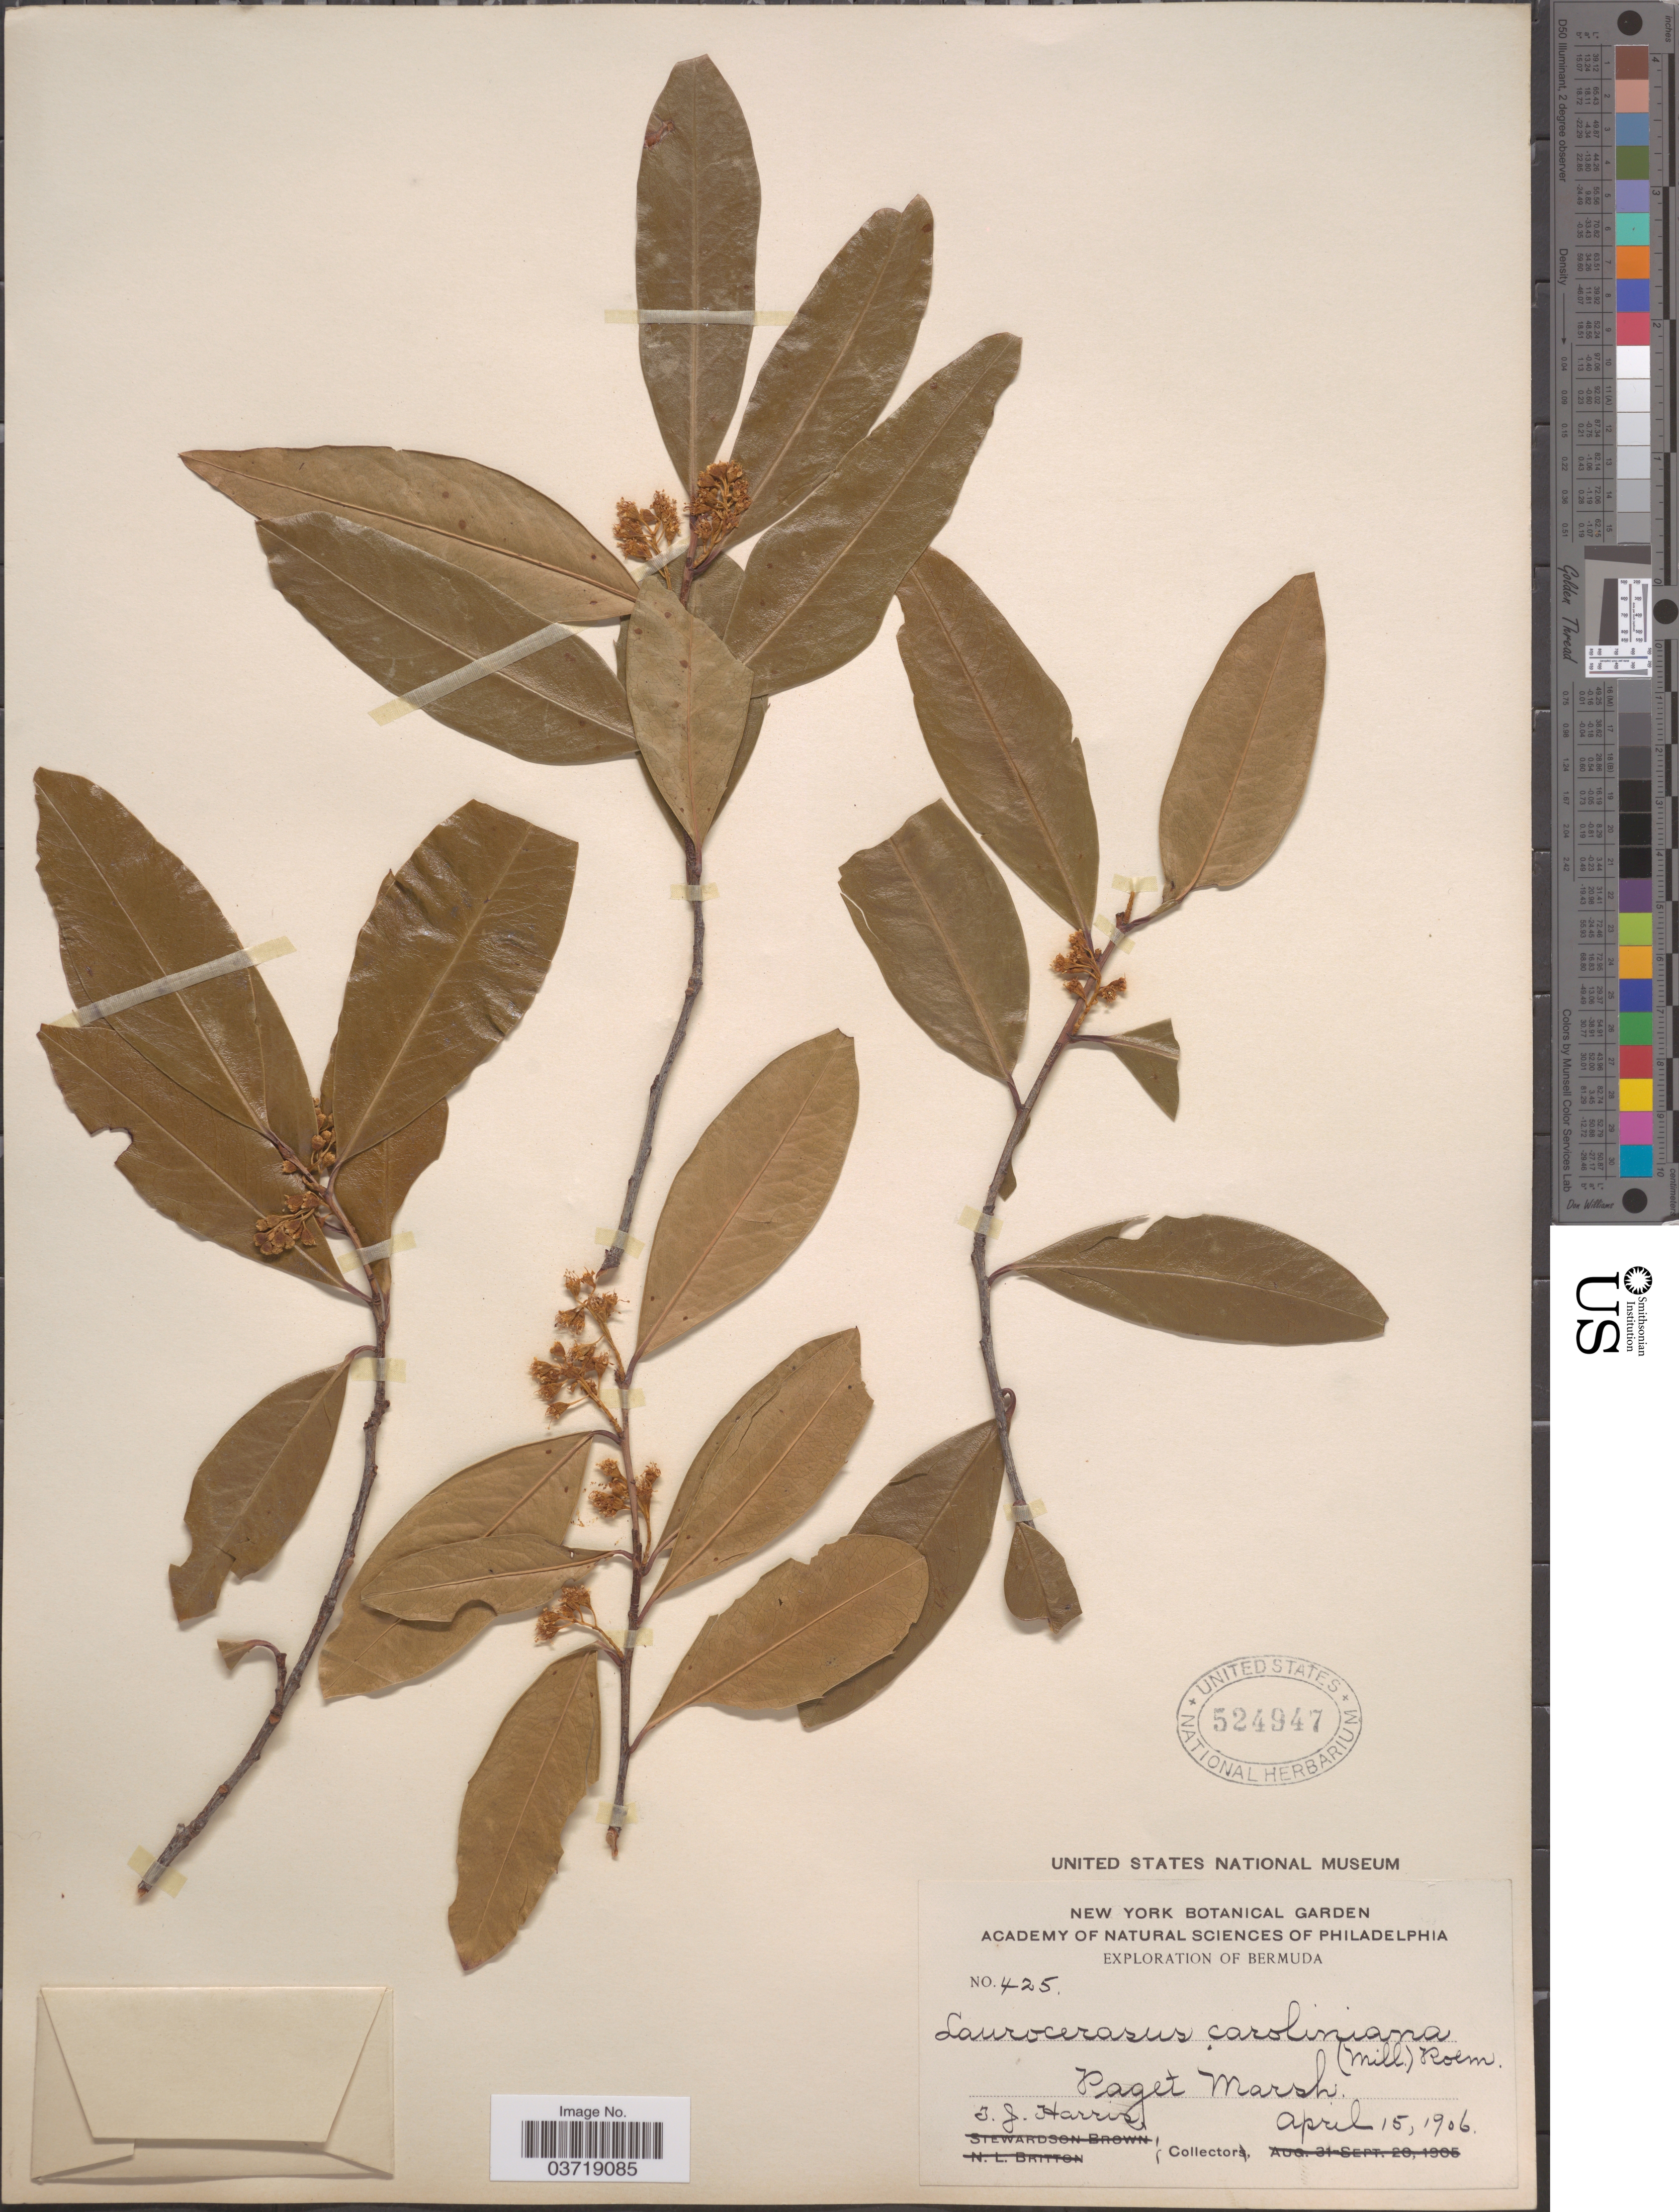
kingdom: Plantae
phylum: Tracheophyta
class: Magnoliopsida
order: Rosales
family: Rosaceae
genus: Prunus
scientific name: Prunus caroliniana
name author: (Mill.) Aiton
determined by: Strong, Mark T., (BOT), Smithsonian Institution - National Museum of Natural History (UNITED STATES)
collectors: T. Harris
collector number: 425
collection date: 1906-04-15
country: Bermuda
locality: Paget Marsh.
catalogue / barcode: US 524947